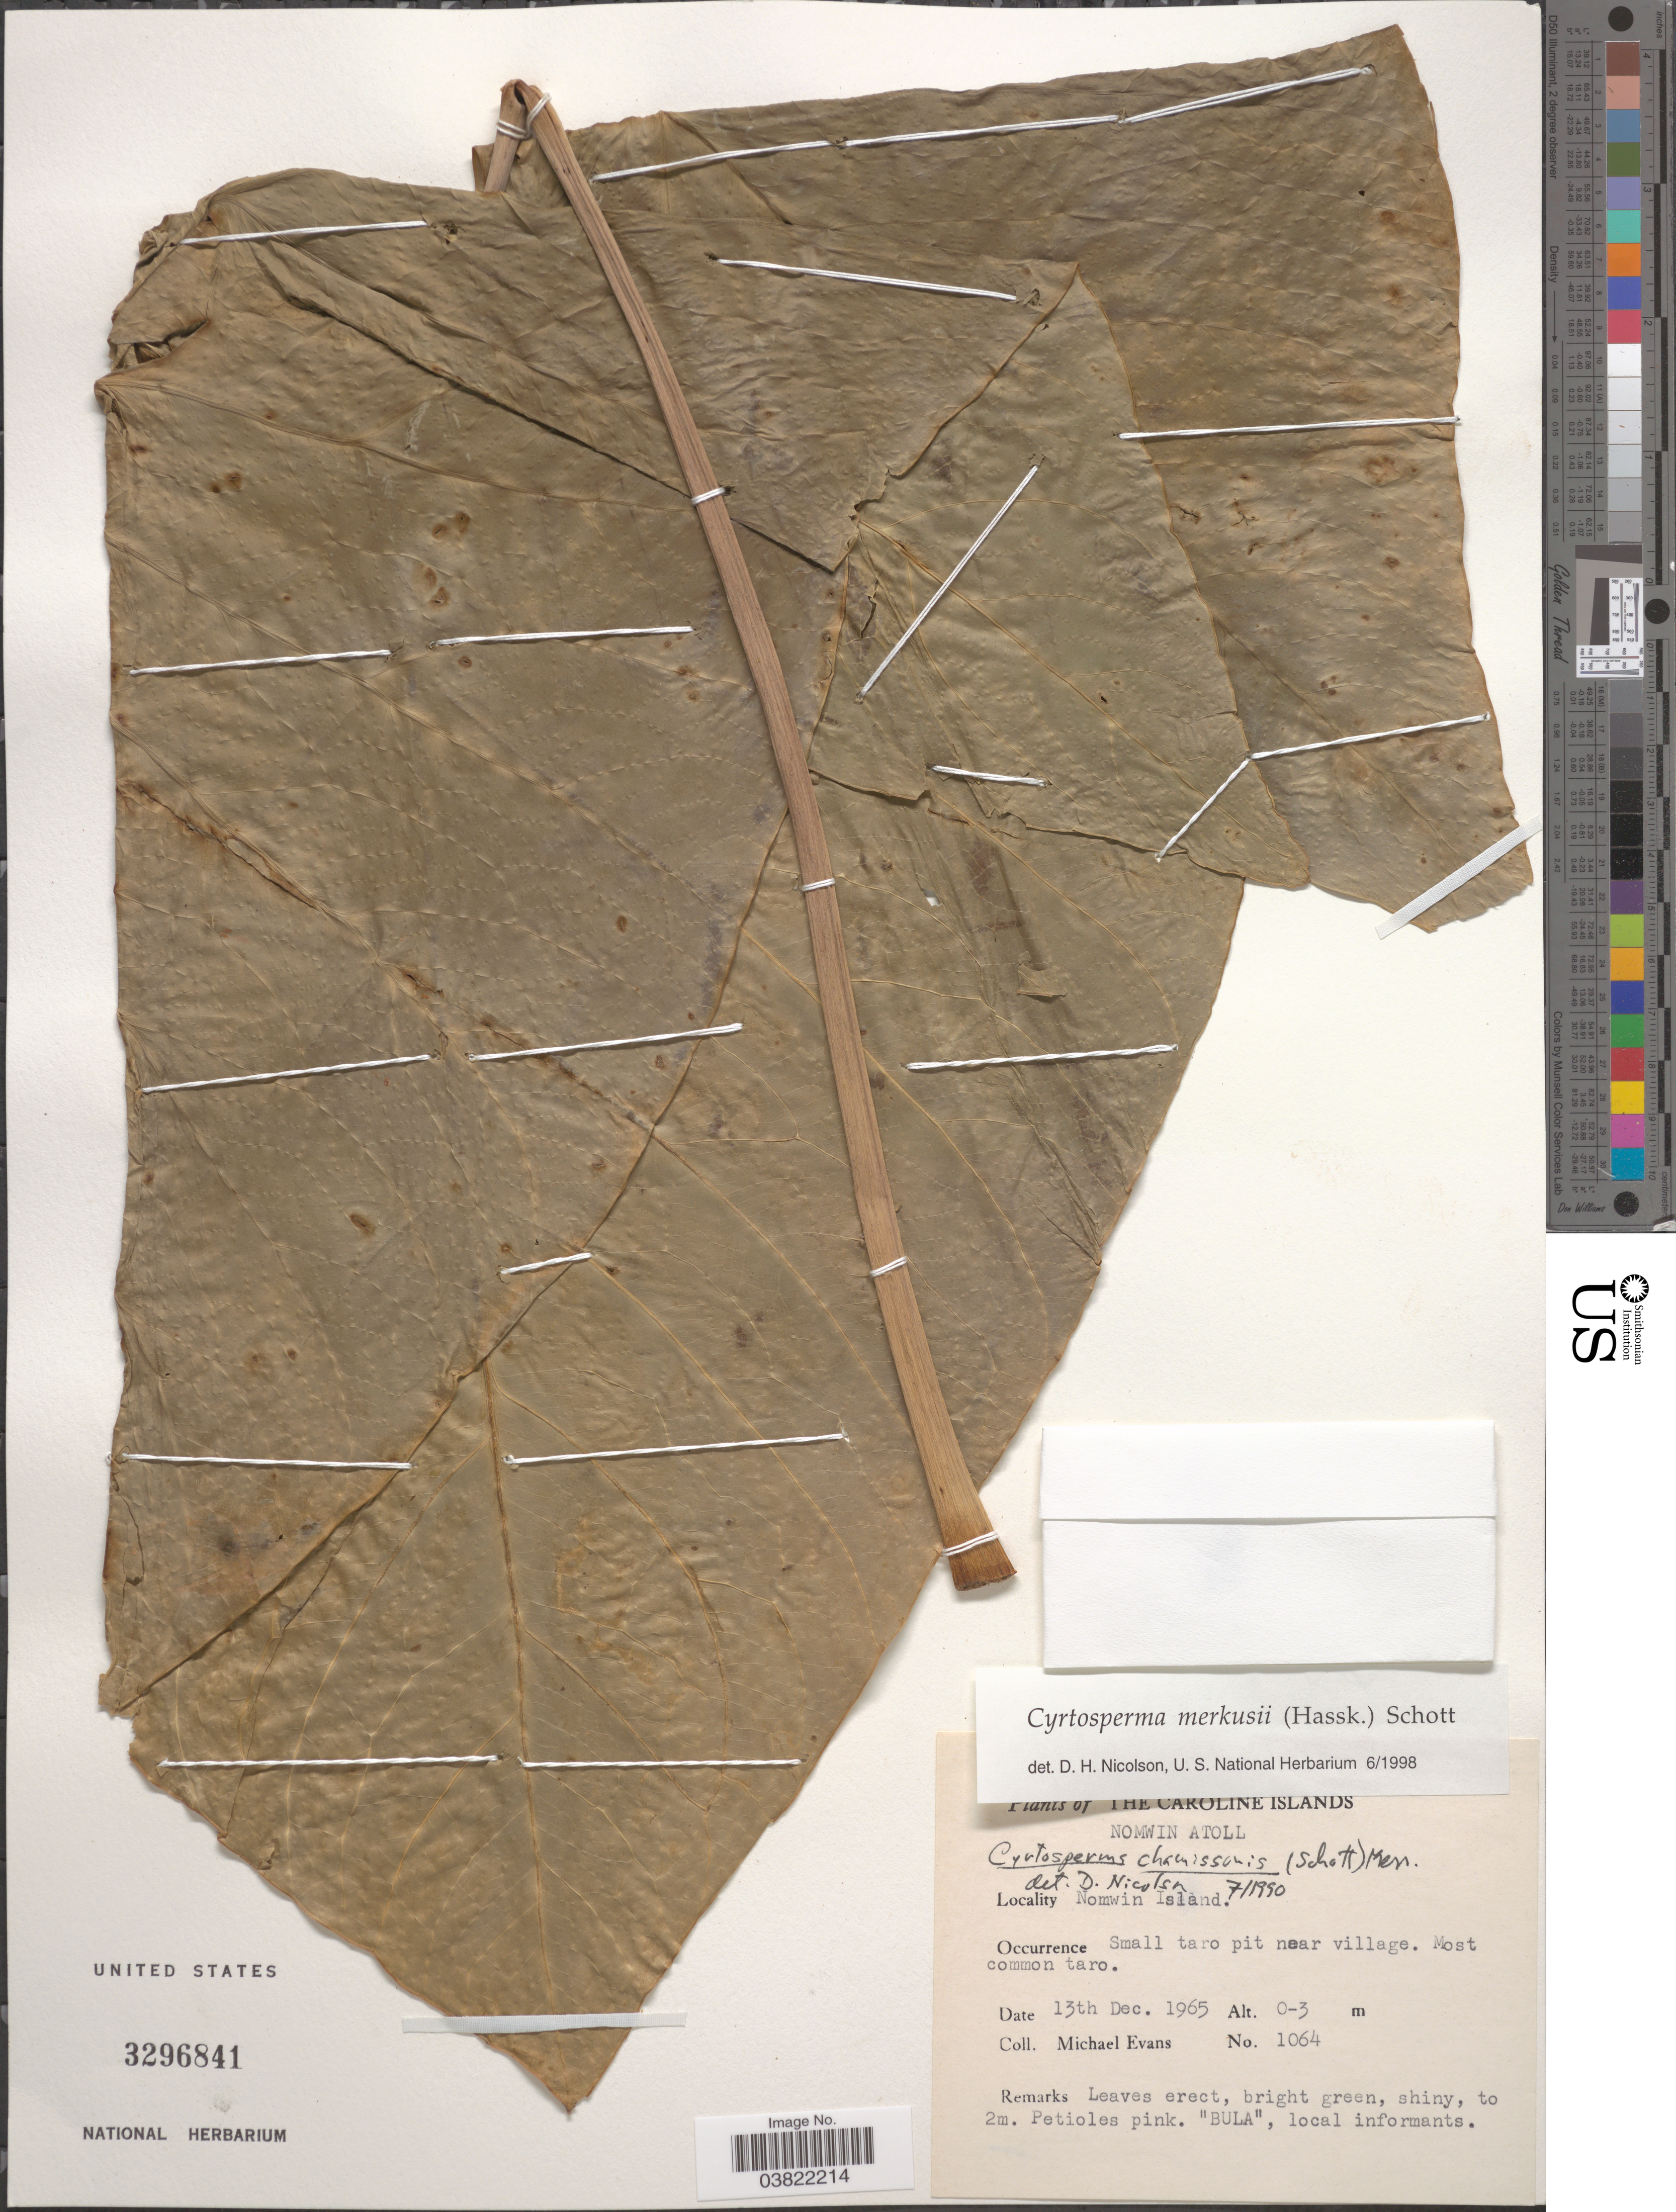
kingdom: Plantae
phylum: Tracheophyta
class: Liliopsida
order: Alismatales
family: Araceae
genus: Cyrtosperma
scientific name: Cyrtosperma merkusii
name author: (Hassk.) Schott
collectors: M. Evans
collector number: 1064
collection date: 1965-12-13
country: Micronesia, Federated States of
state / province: Truk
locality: The Caroline Islands. Nomwin Atoll. Nomwin Island.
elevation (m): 0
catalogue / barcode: US 3296841